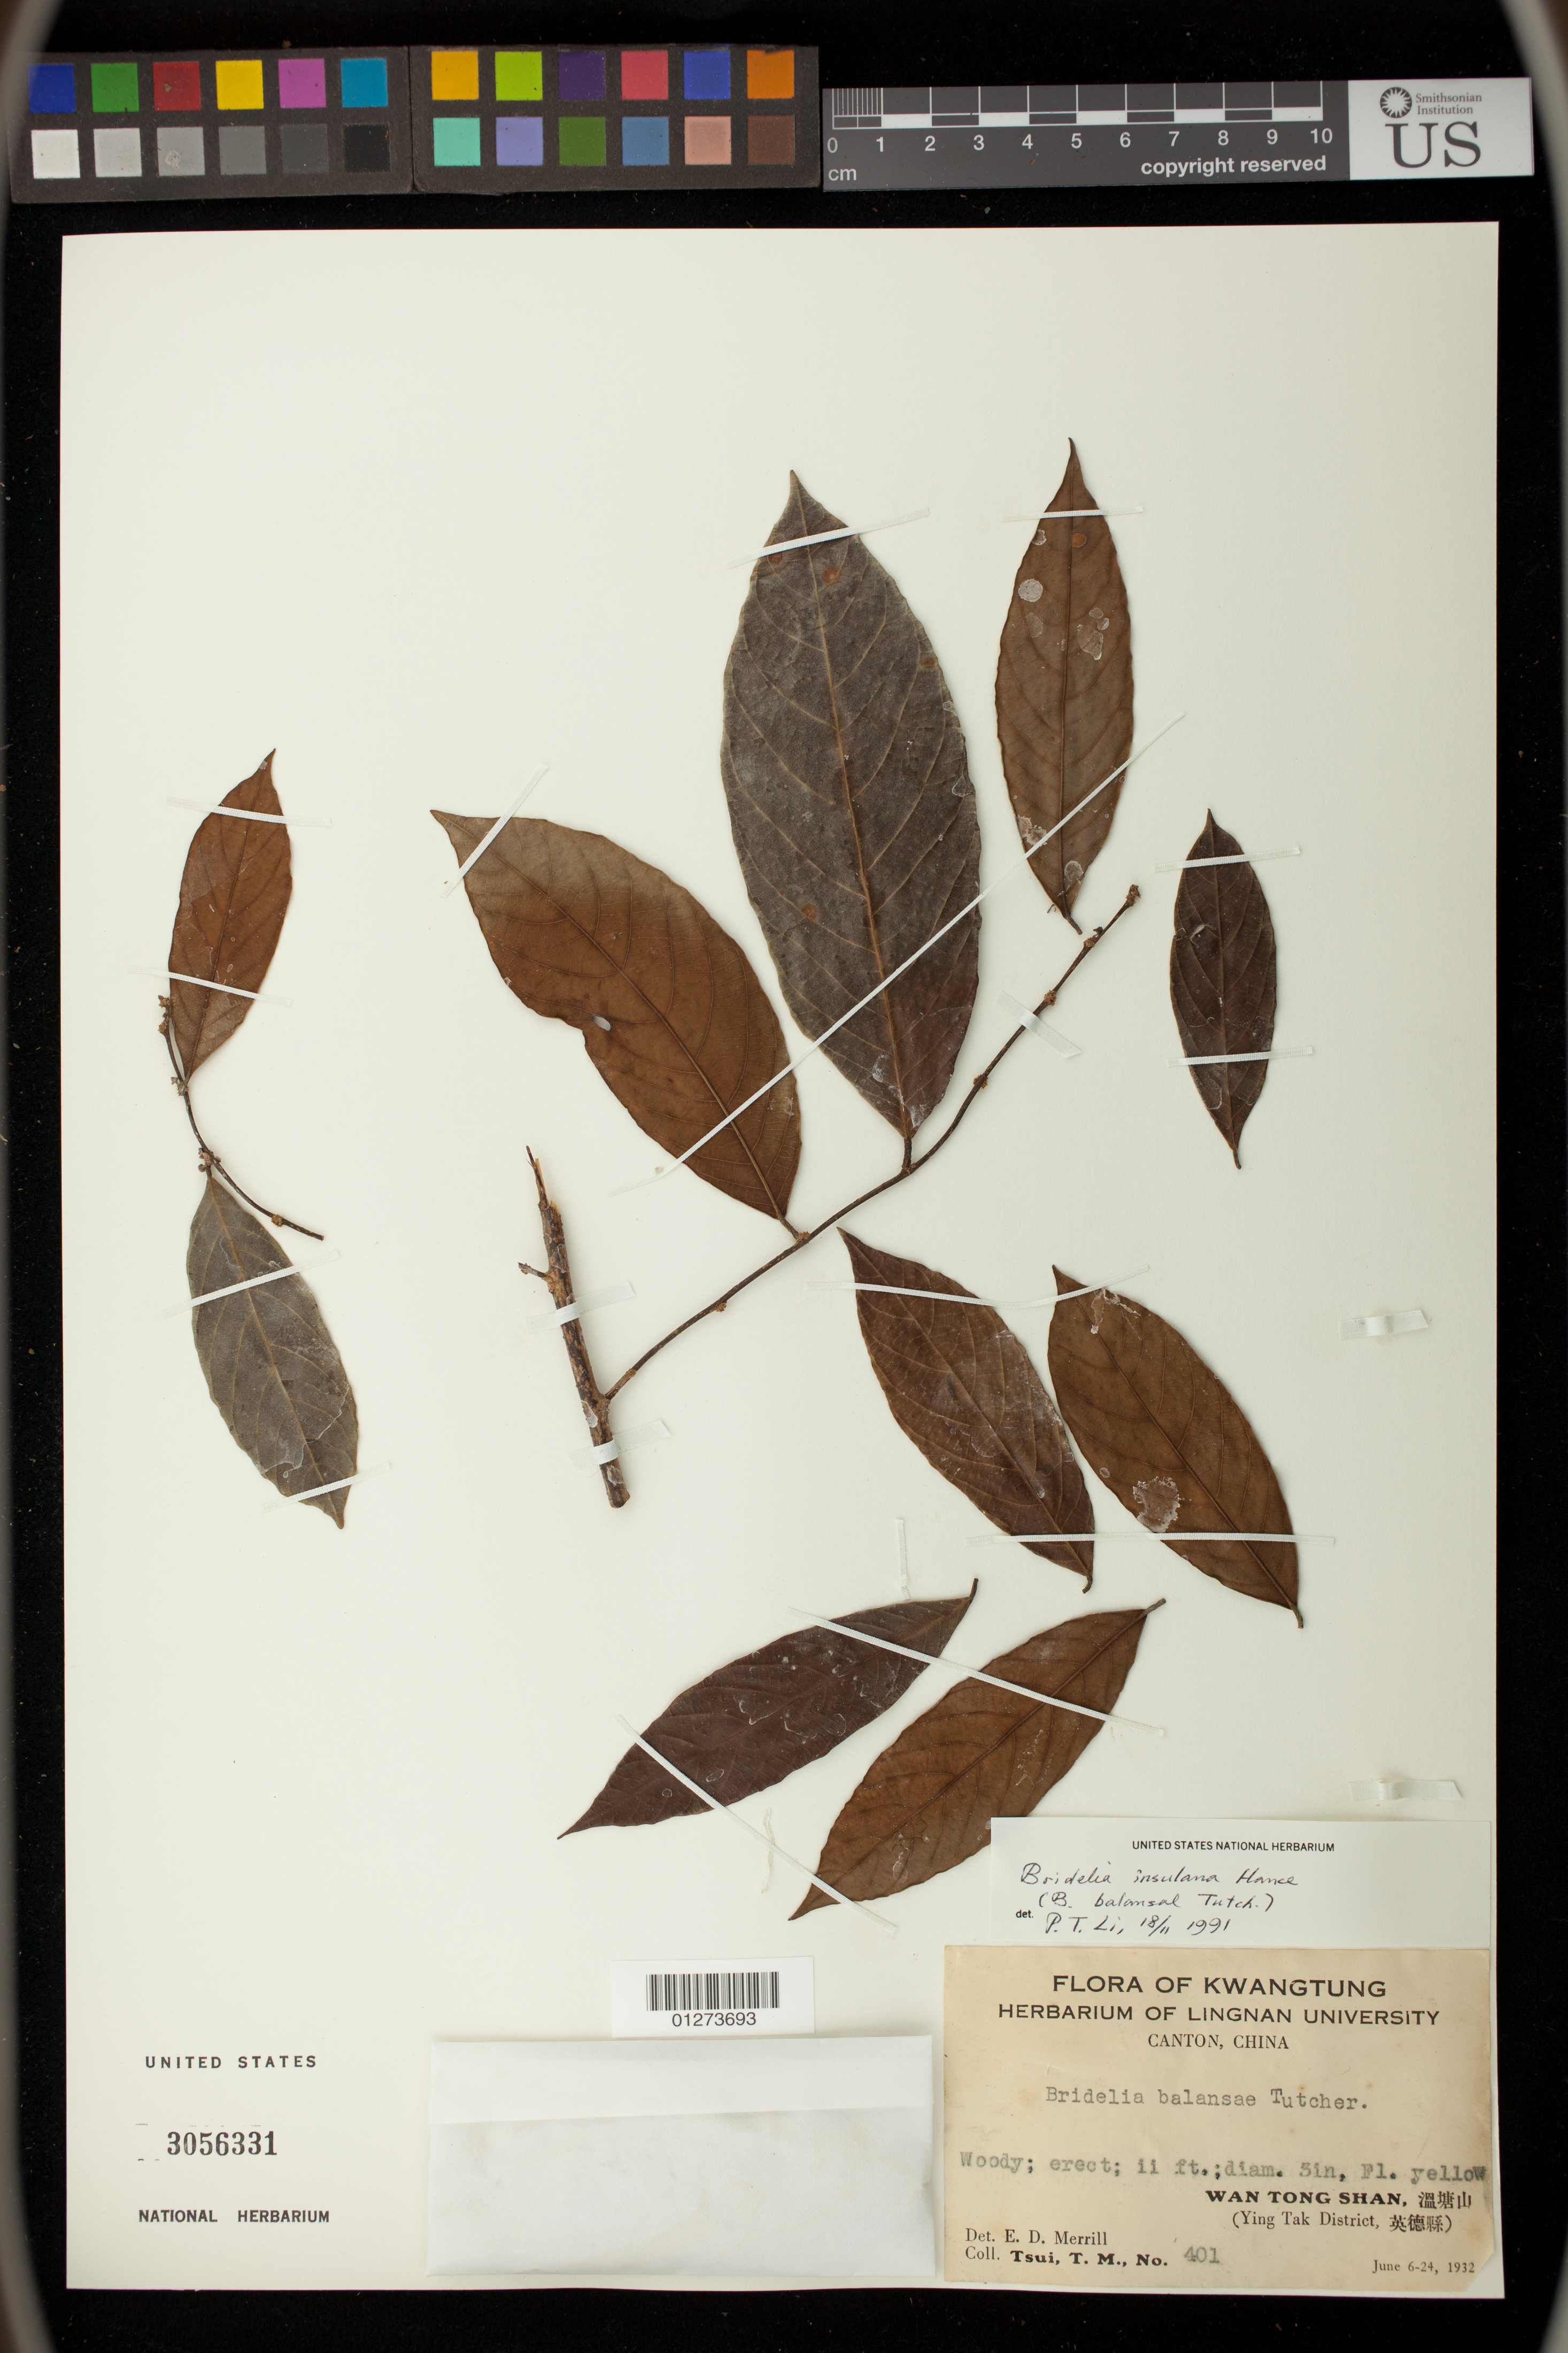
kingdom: Plantae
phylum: Tracheophyta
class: Magnoliopsida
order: Malpighiales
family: Phyllanthaceae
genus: Bridelia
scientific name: Bridelia balansae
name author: Tutcher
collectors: T. Tsui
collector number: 401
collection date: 1932-06-06/1932-06-24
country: China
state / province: Guangdong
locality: Wan Tong Shan,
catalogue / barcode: US 3056331